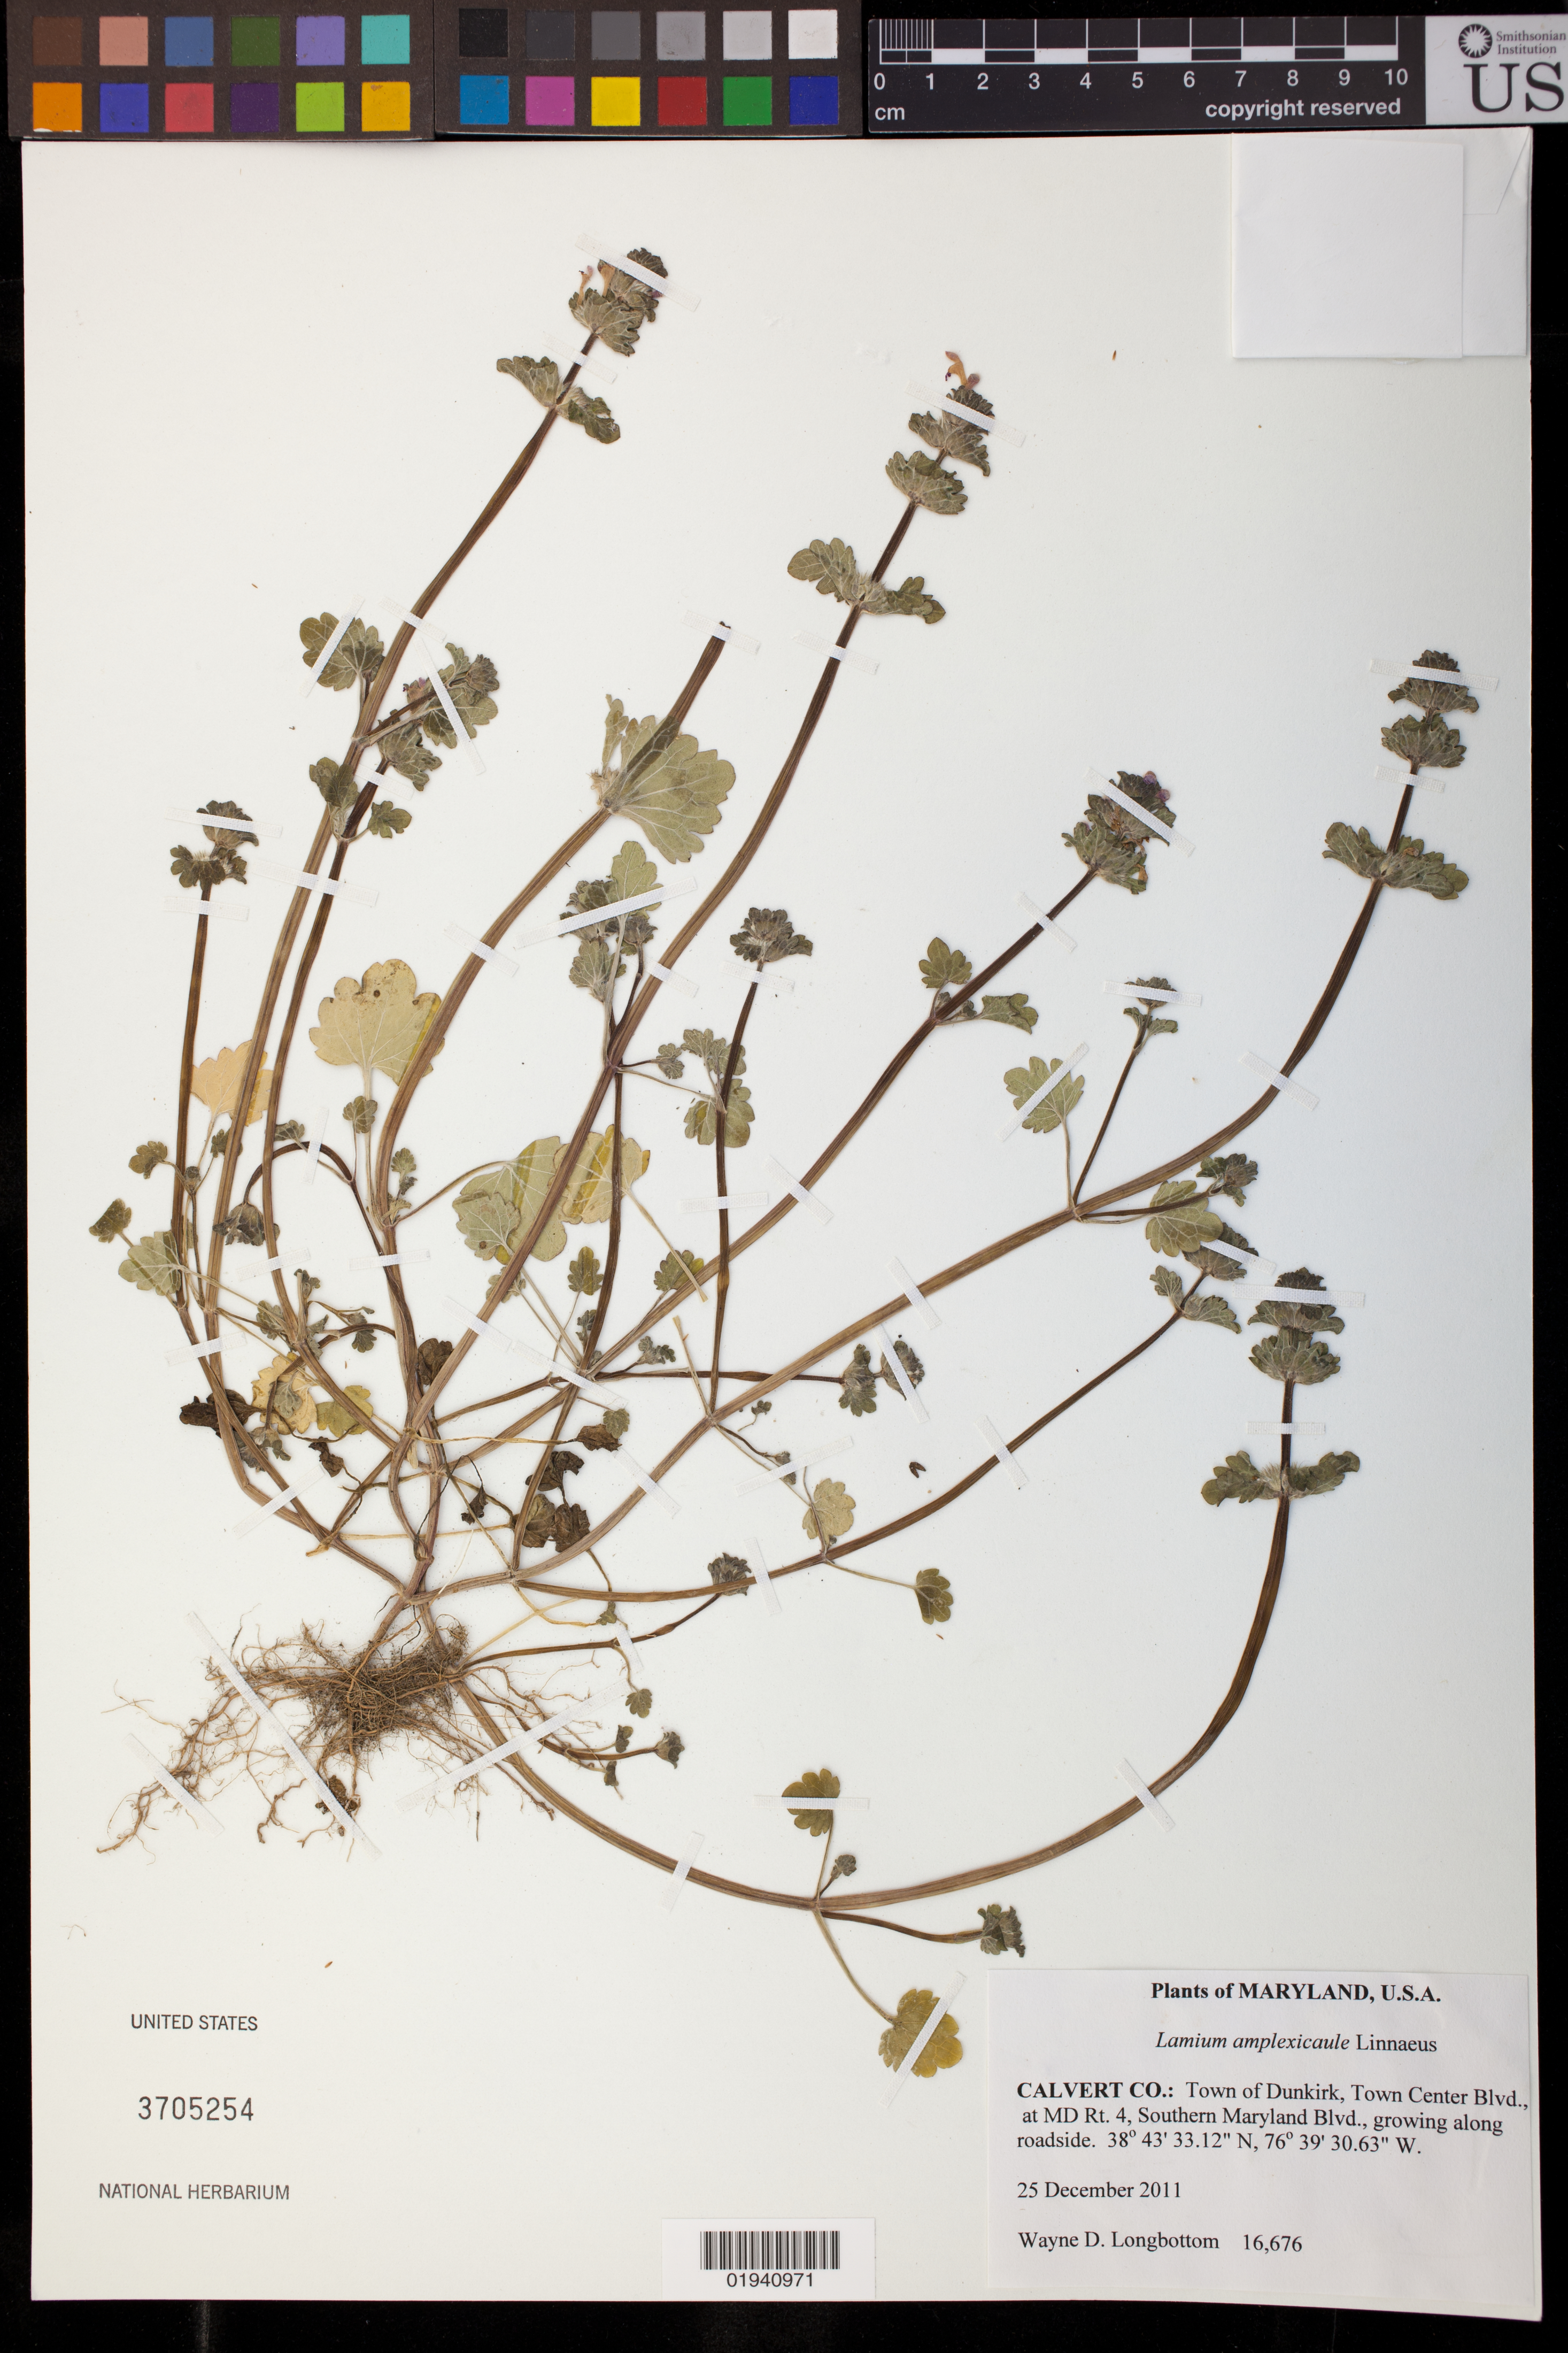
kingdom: Plantae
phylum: Tracheophyta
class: Magnoliopsida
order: Lamiales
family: Lamiaceae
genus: Lamium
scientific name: Lamium amplexicaule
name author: L.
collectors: W. D. Longbottom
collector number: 16676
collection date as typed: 25 December 2011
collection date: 2011-12-25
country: United States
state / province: Maryland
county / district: Calvert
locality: Town of Dunkirk, Town Center Blvd., at MD Rt. 4, Southern Maryland Blvd.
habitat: growing along roadside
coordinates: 38 42 10.90 N, 76 41 34.00 W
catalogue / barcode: US 3705254